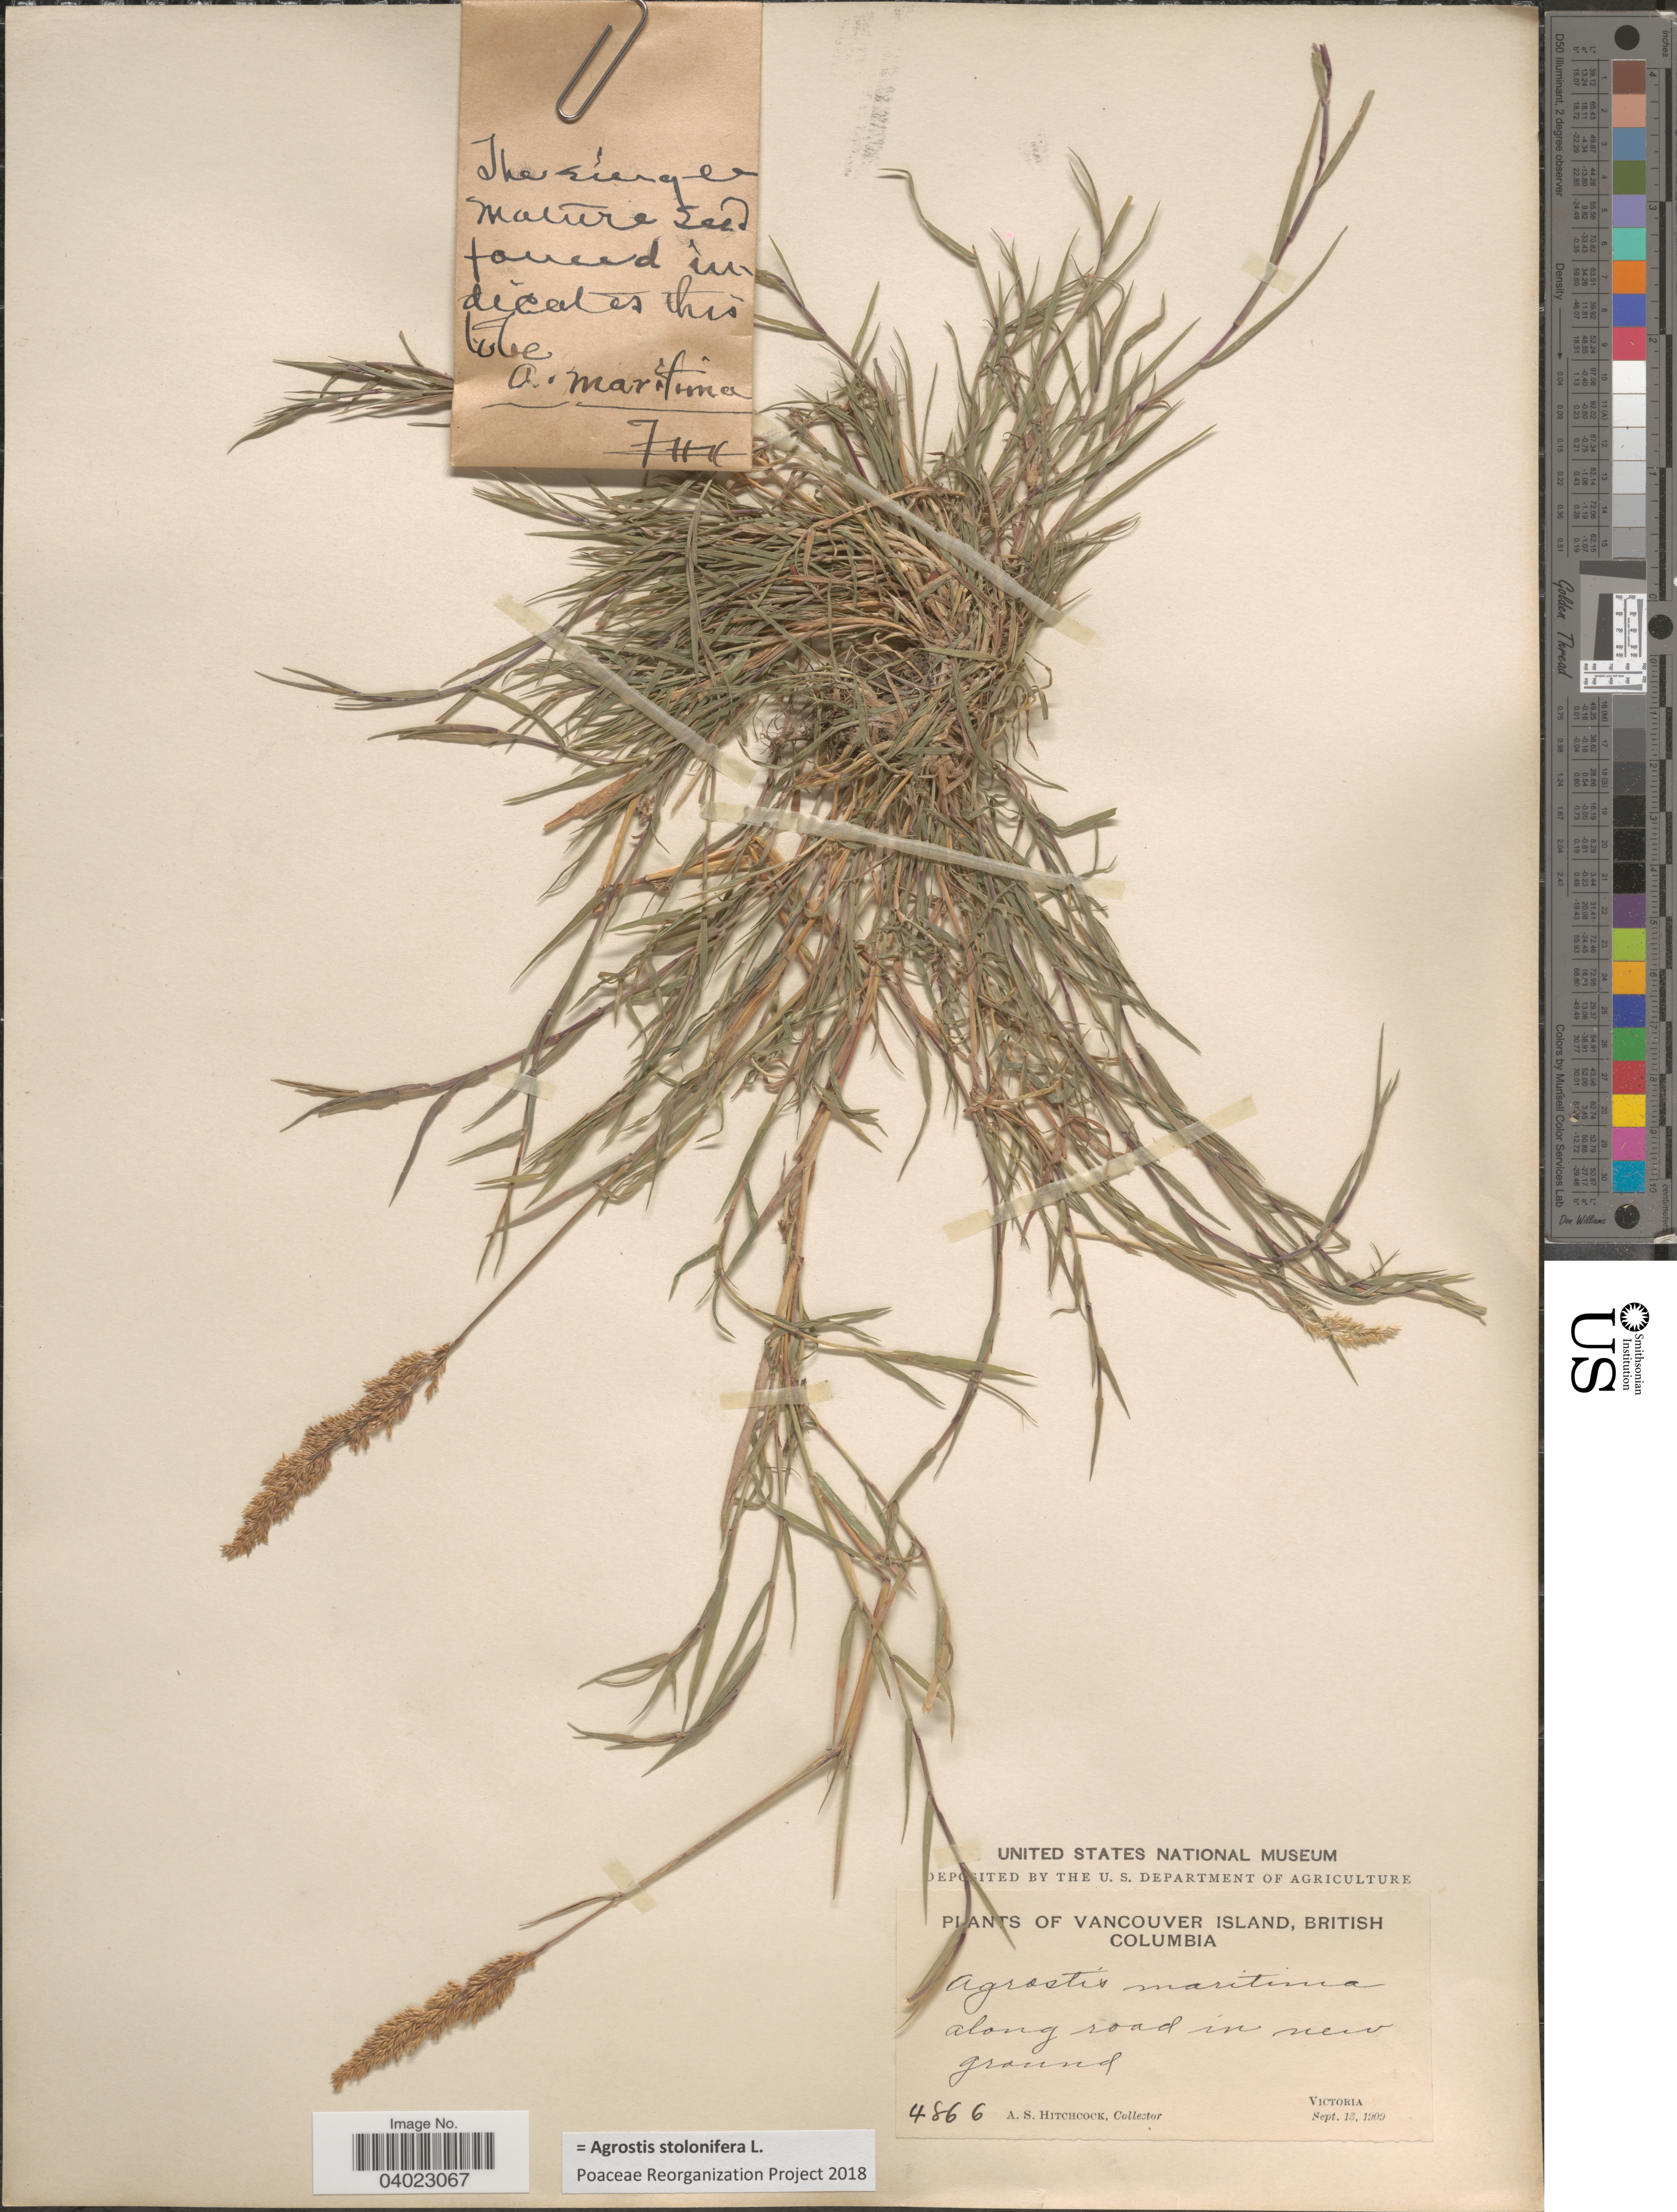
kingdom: Plantae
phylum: Tracheophyta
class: Liliopsida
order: Poales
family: Poaceae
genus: Agrostis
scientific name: Agrostis stolonifera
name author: L.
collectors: A. S. Hitchcock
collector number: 4866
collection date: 1909-09-13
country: Canada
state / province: British Columbia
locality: Vancouver Island. Along road in new ground. Victoria.